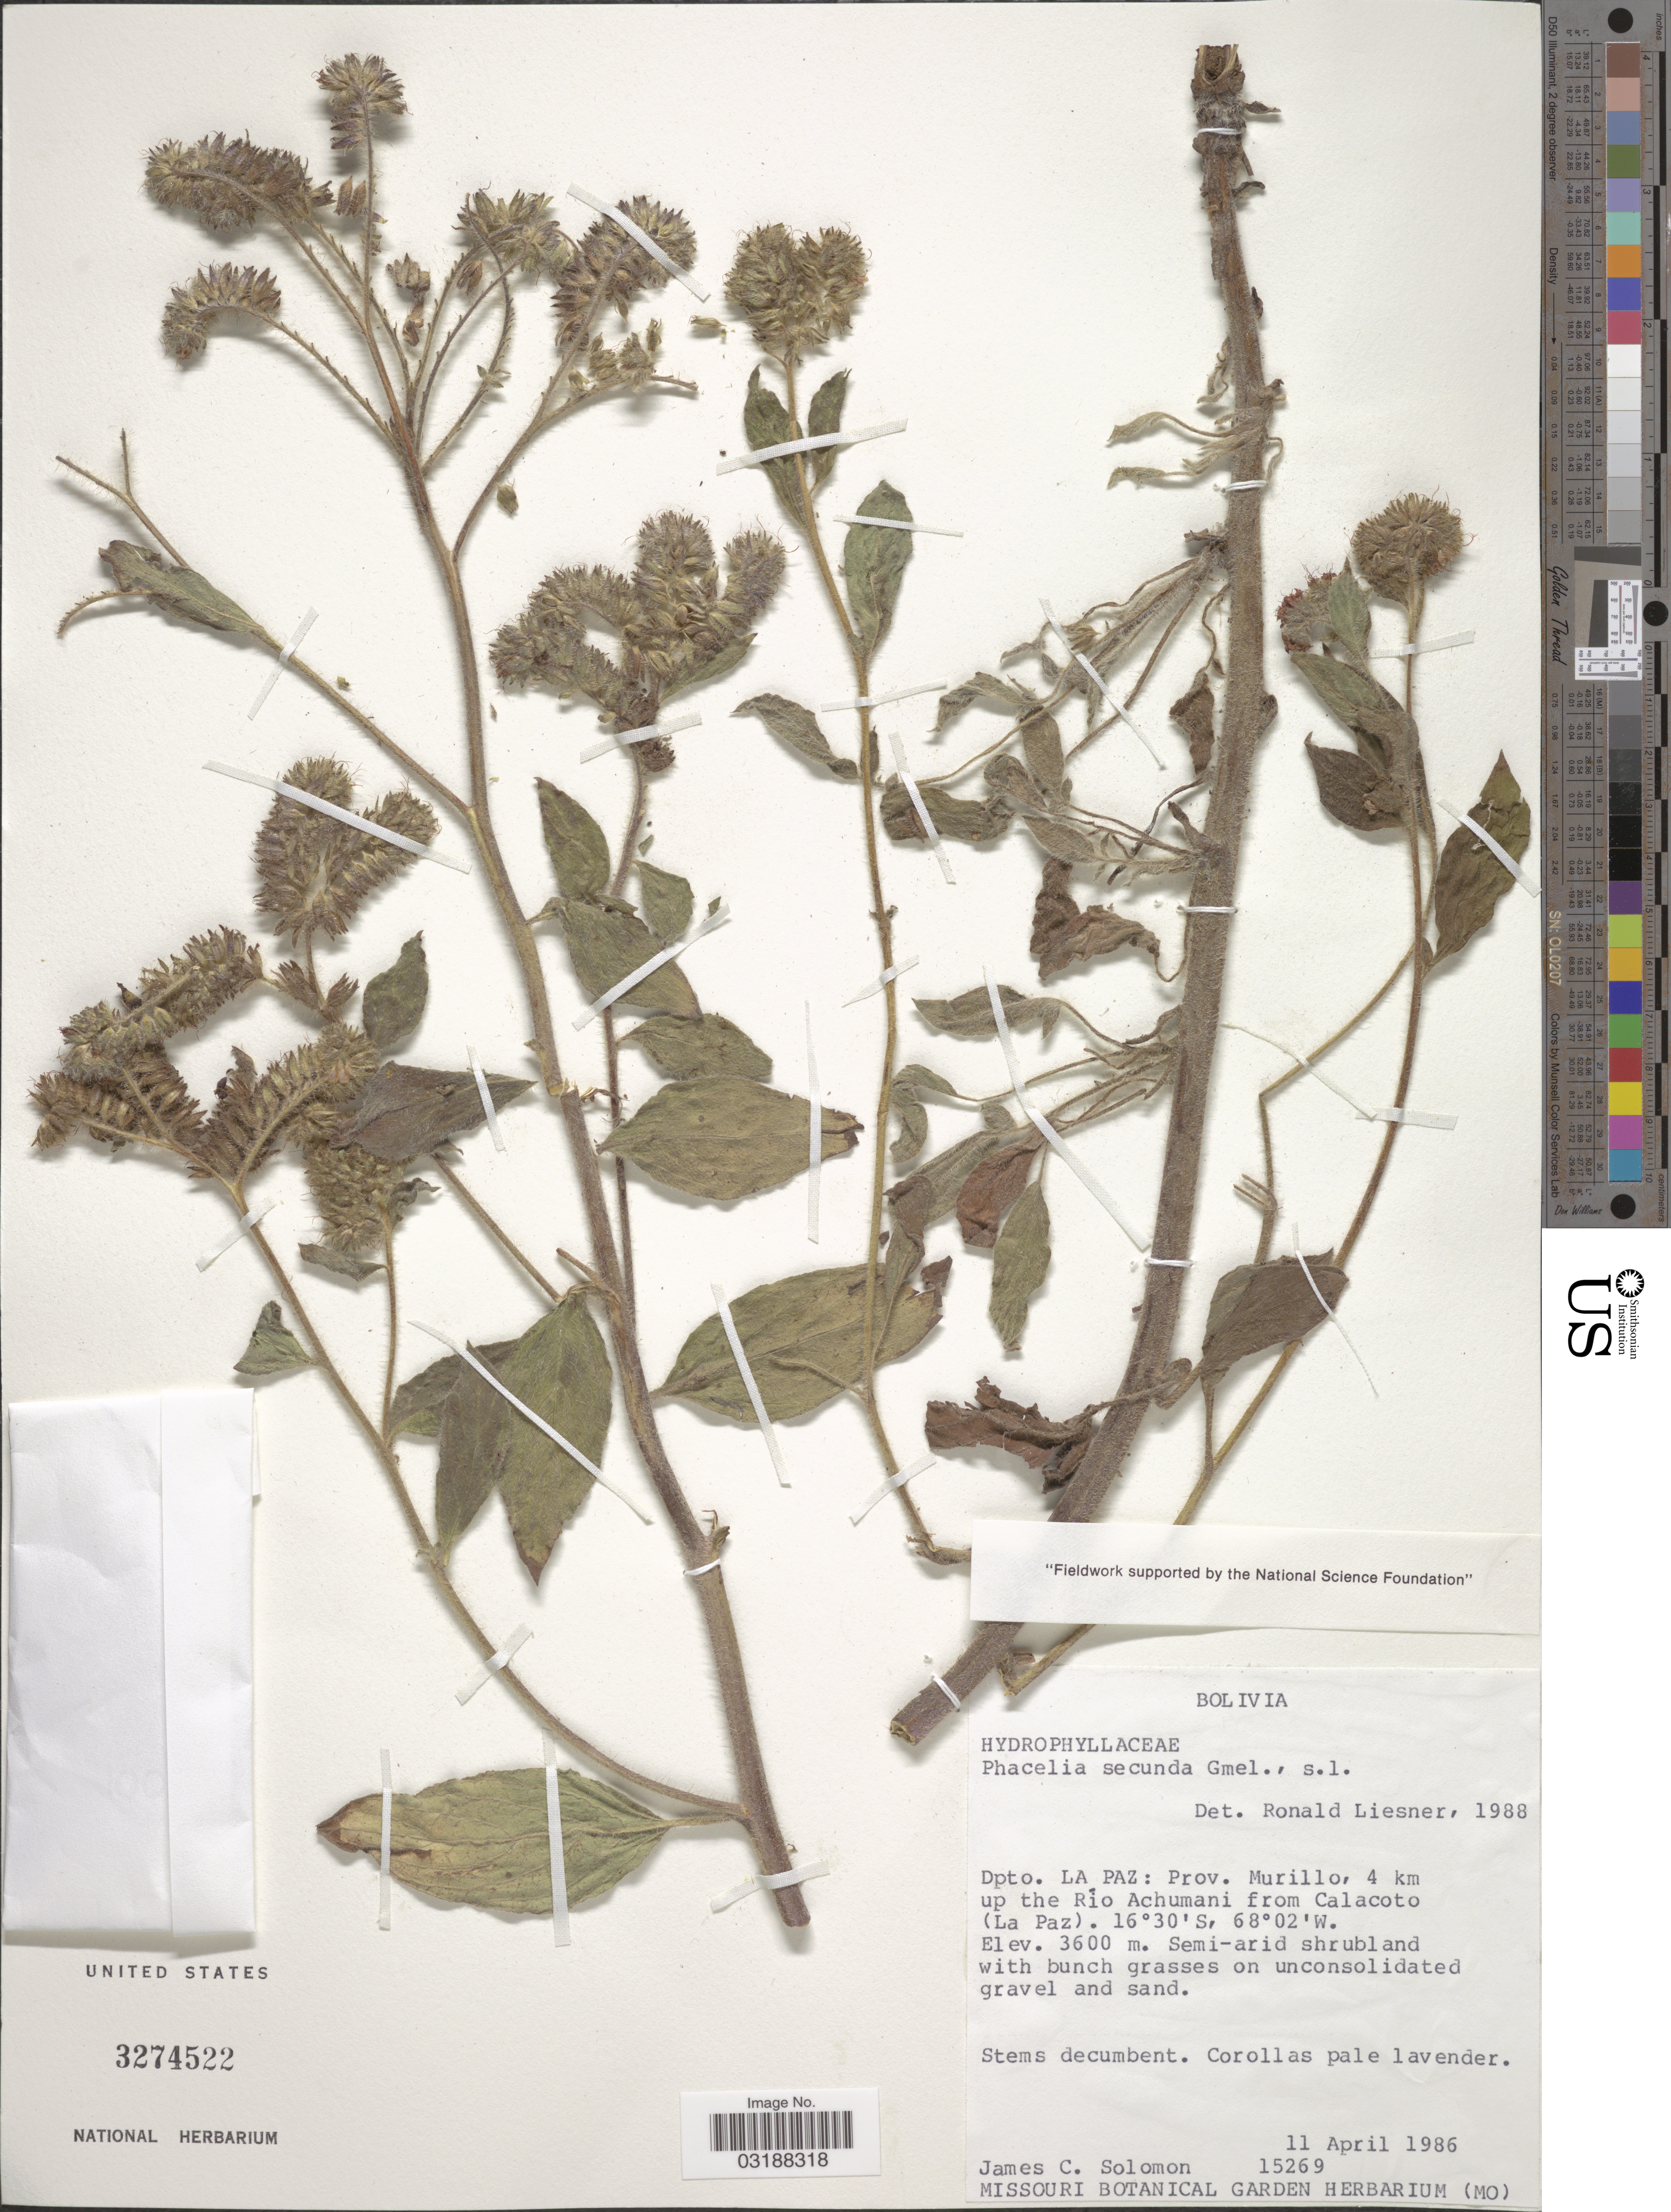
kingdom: Plantae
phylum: Tracheophyta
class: Magnoliopsida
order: Boraginales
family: Hydrophyllaceae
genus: Phacelia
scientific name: Phacelia secunda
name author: J.F. Gmel.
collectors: J. C. Solomon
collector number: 15269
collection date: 1986-04-11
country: Bolivia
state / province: La Paz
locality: Dpto. La Paz: Prov. Murillo, 4 km up the Río Achumani from Calacoto (La Paz).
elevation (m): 3600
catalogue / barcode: US 3274522